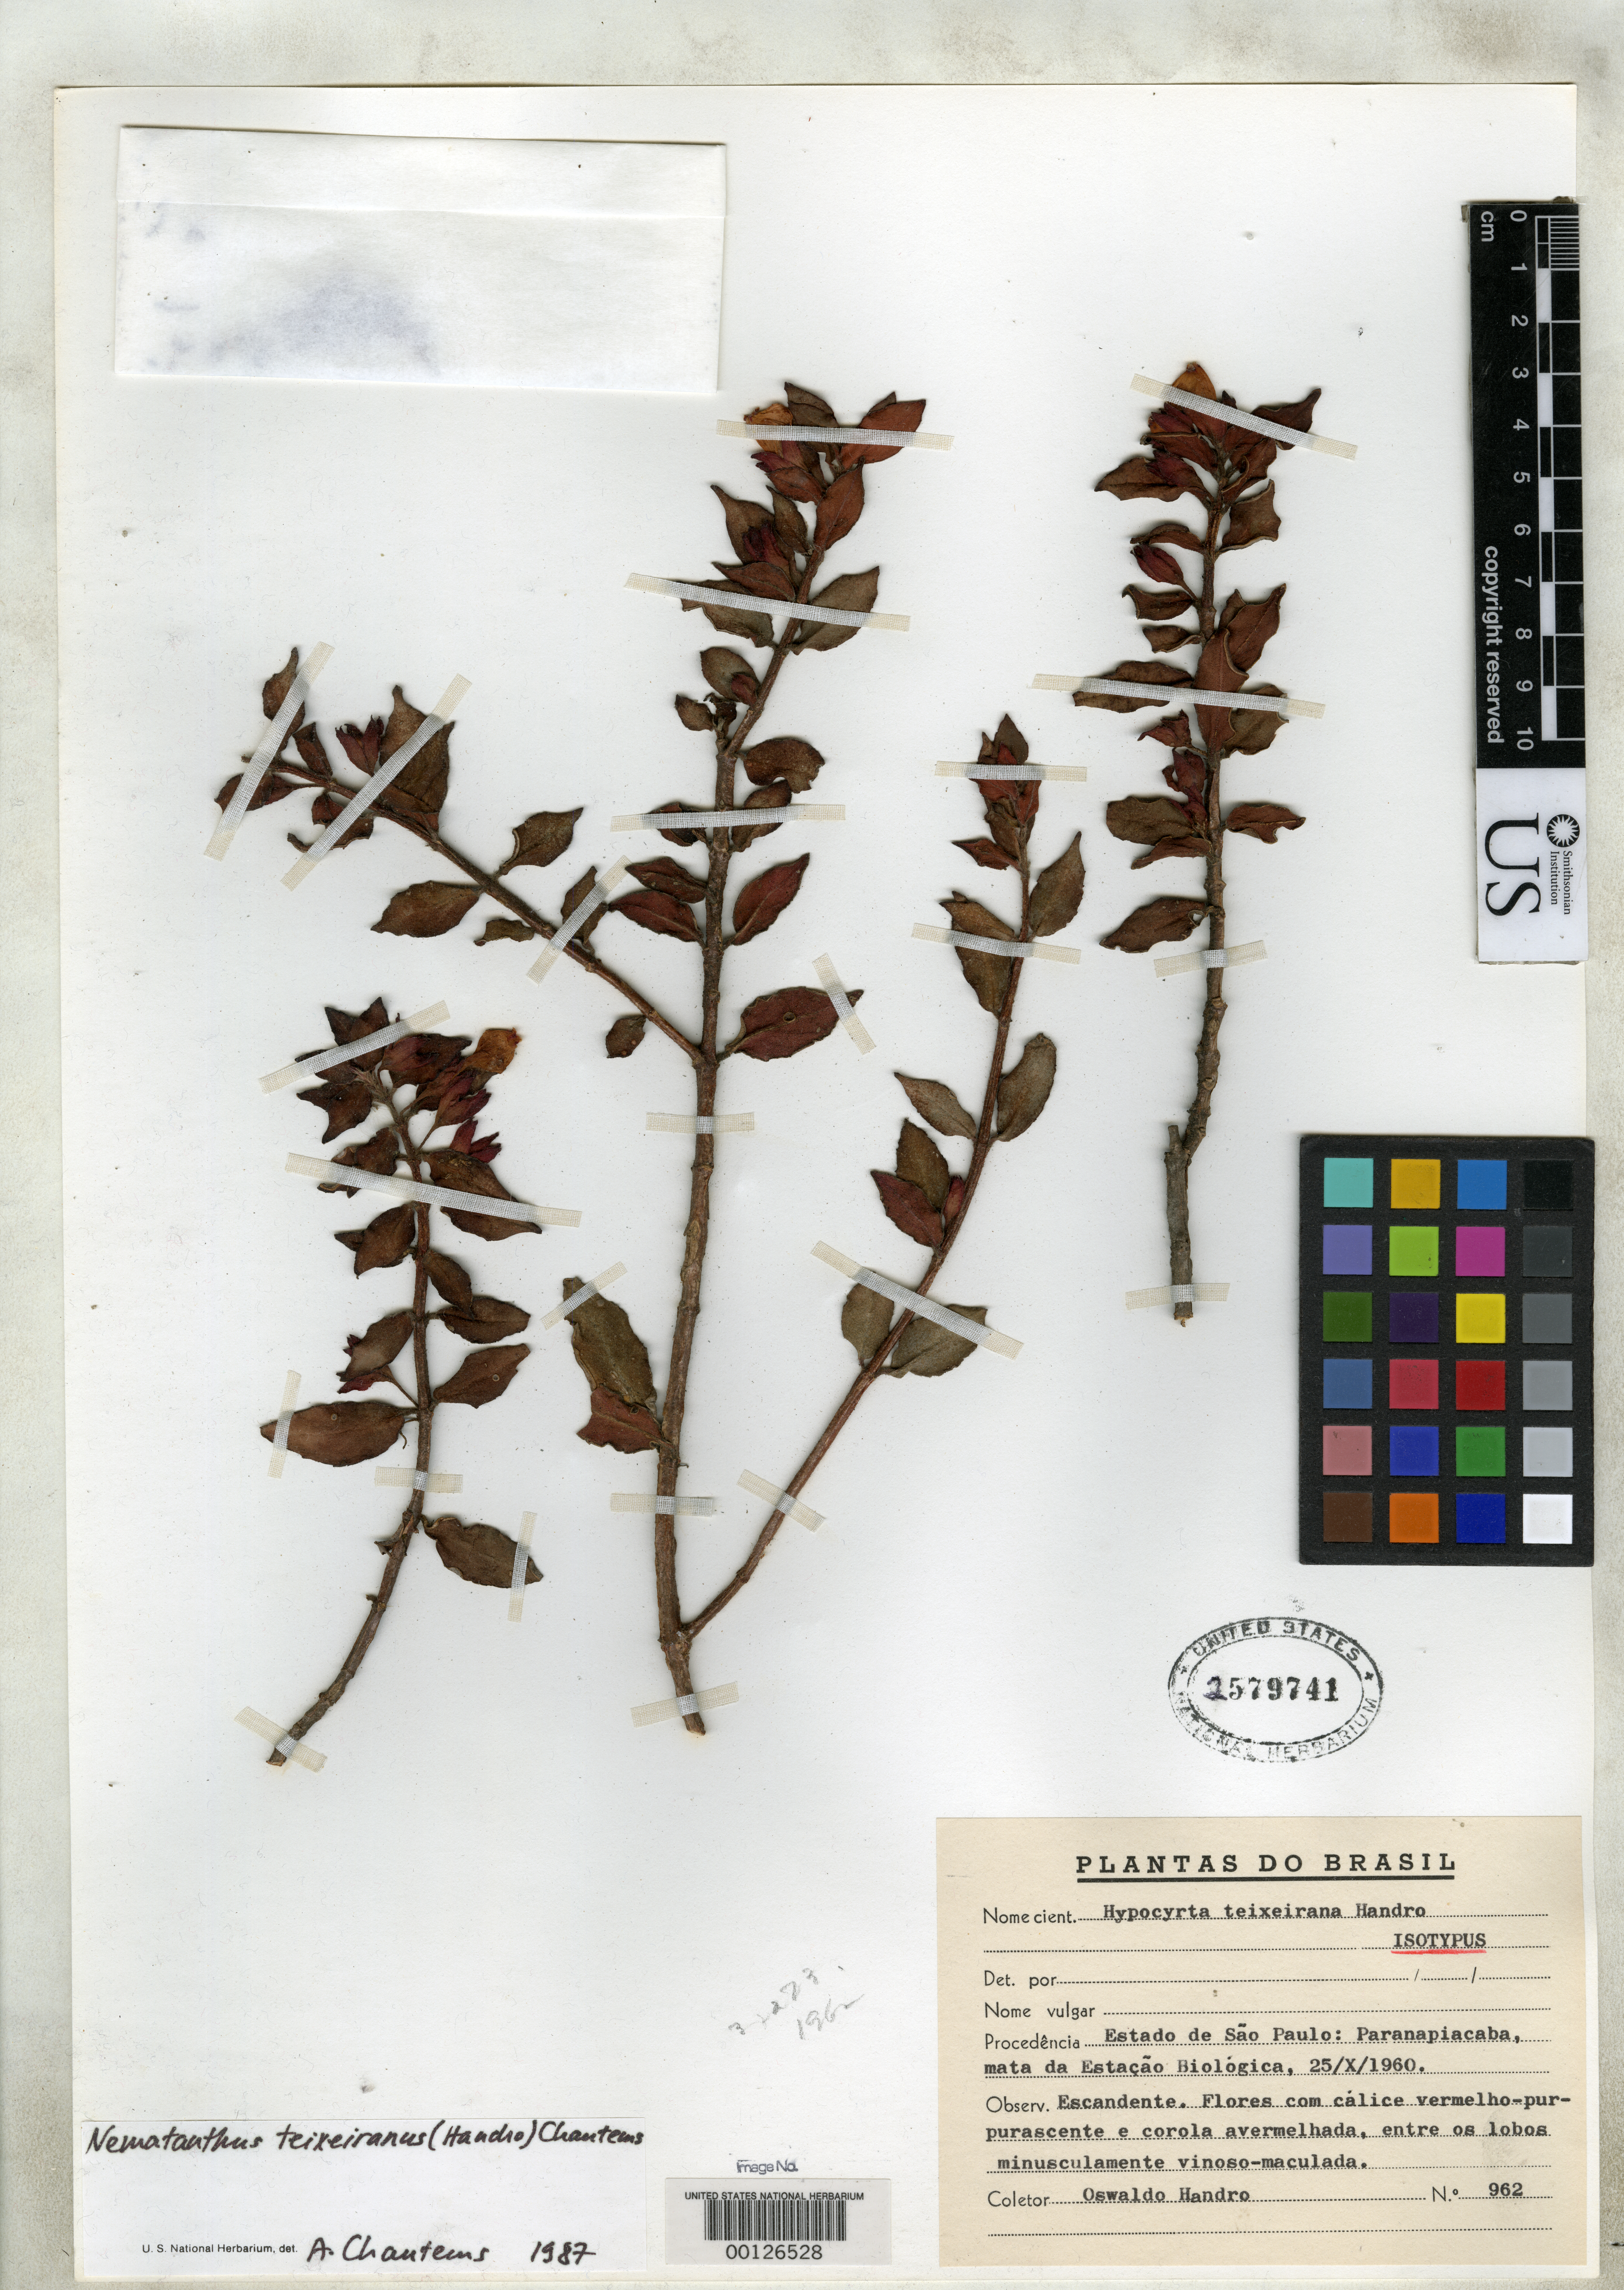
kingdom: Plantae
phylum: Tracheophyta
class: Magnoliopsida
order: Lamiales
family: Gesneriaceae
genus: Hypocyrta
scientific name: Hypocyrta teixeirana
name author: Handro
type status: Isotype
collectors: O. Handro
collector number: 962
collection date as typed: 25 Oct 1960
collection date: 1960-10-25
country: Brazil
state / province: São Paulo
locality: Paranapiacaba.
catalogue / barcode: US 2579741